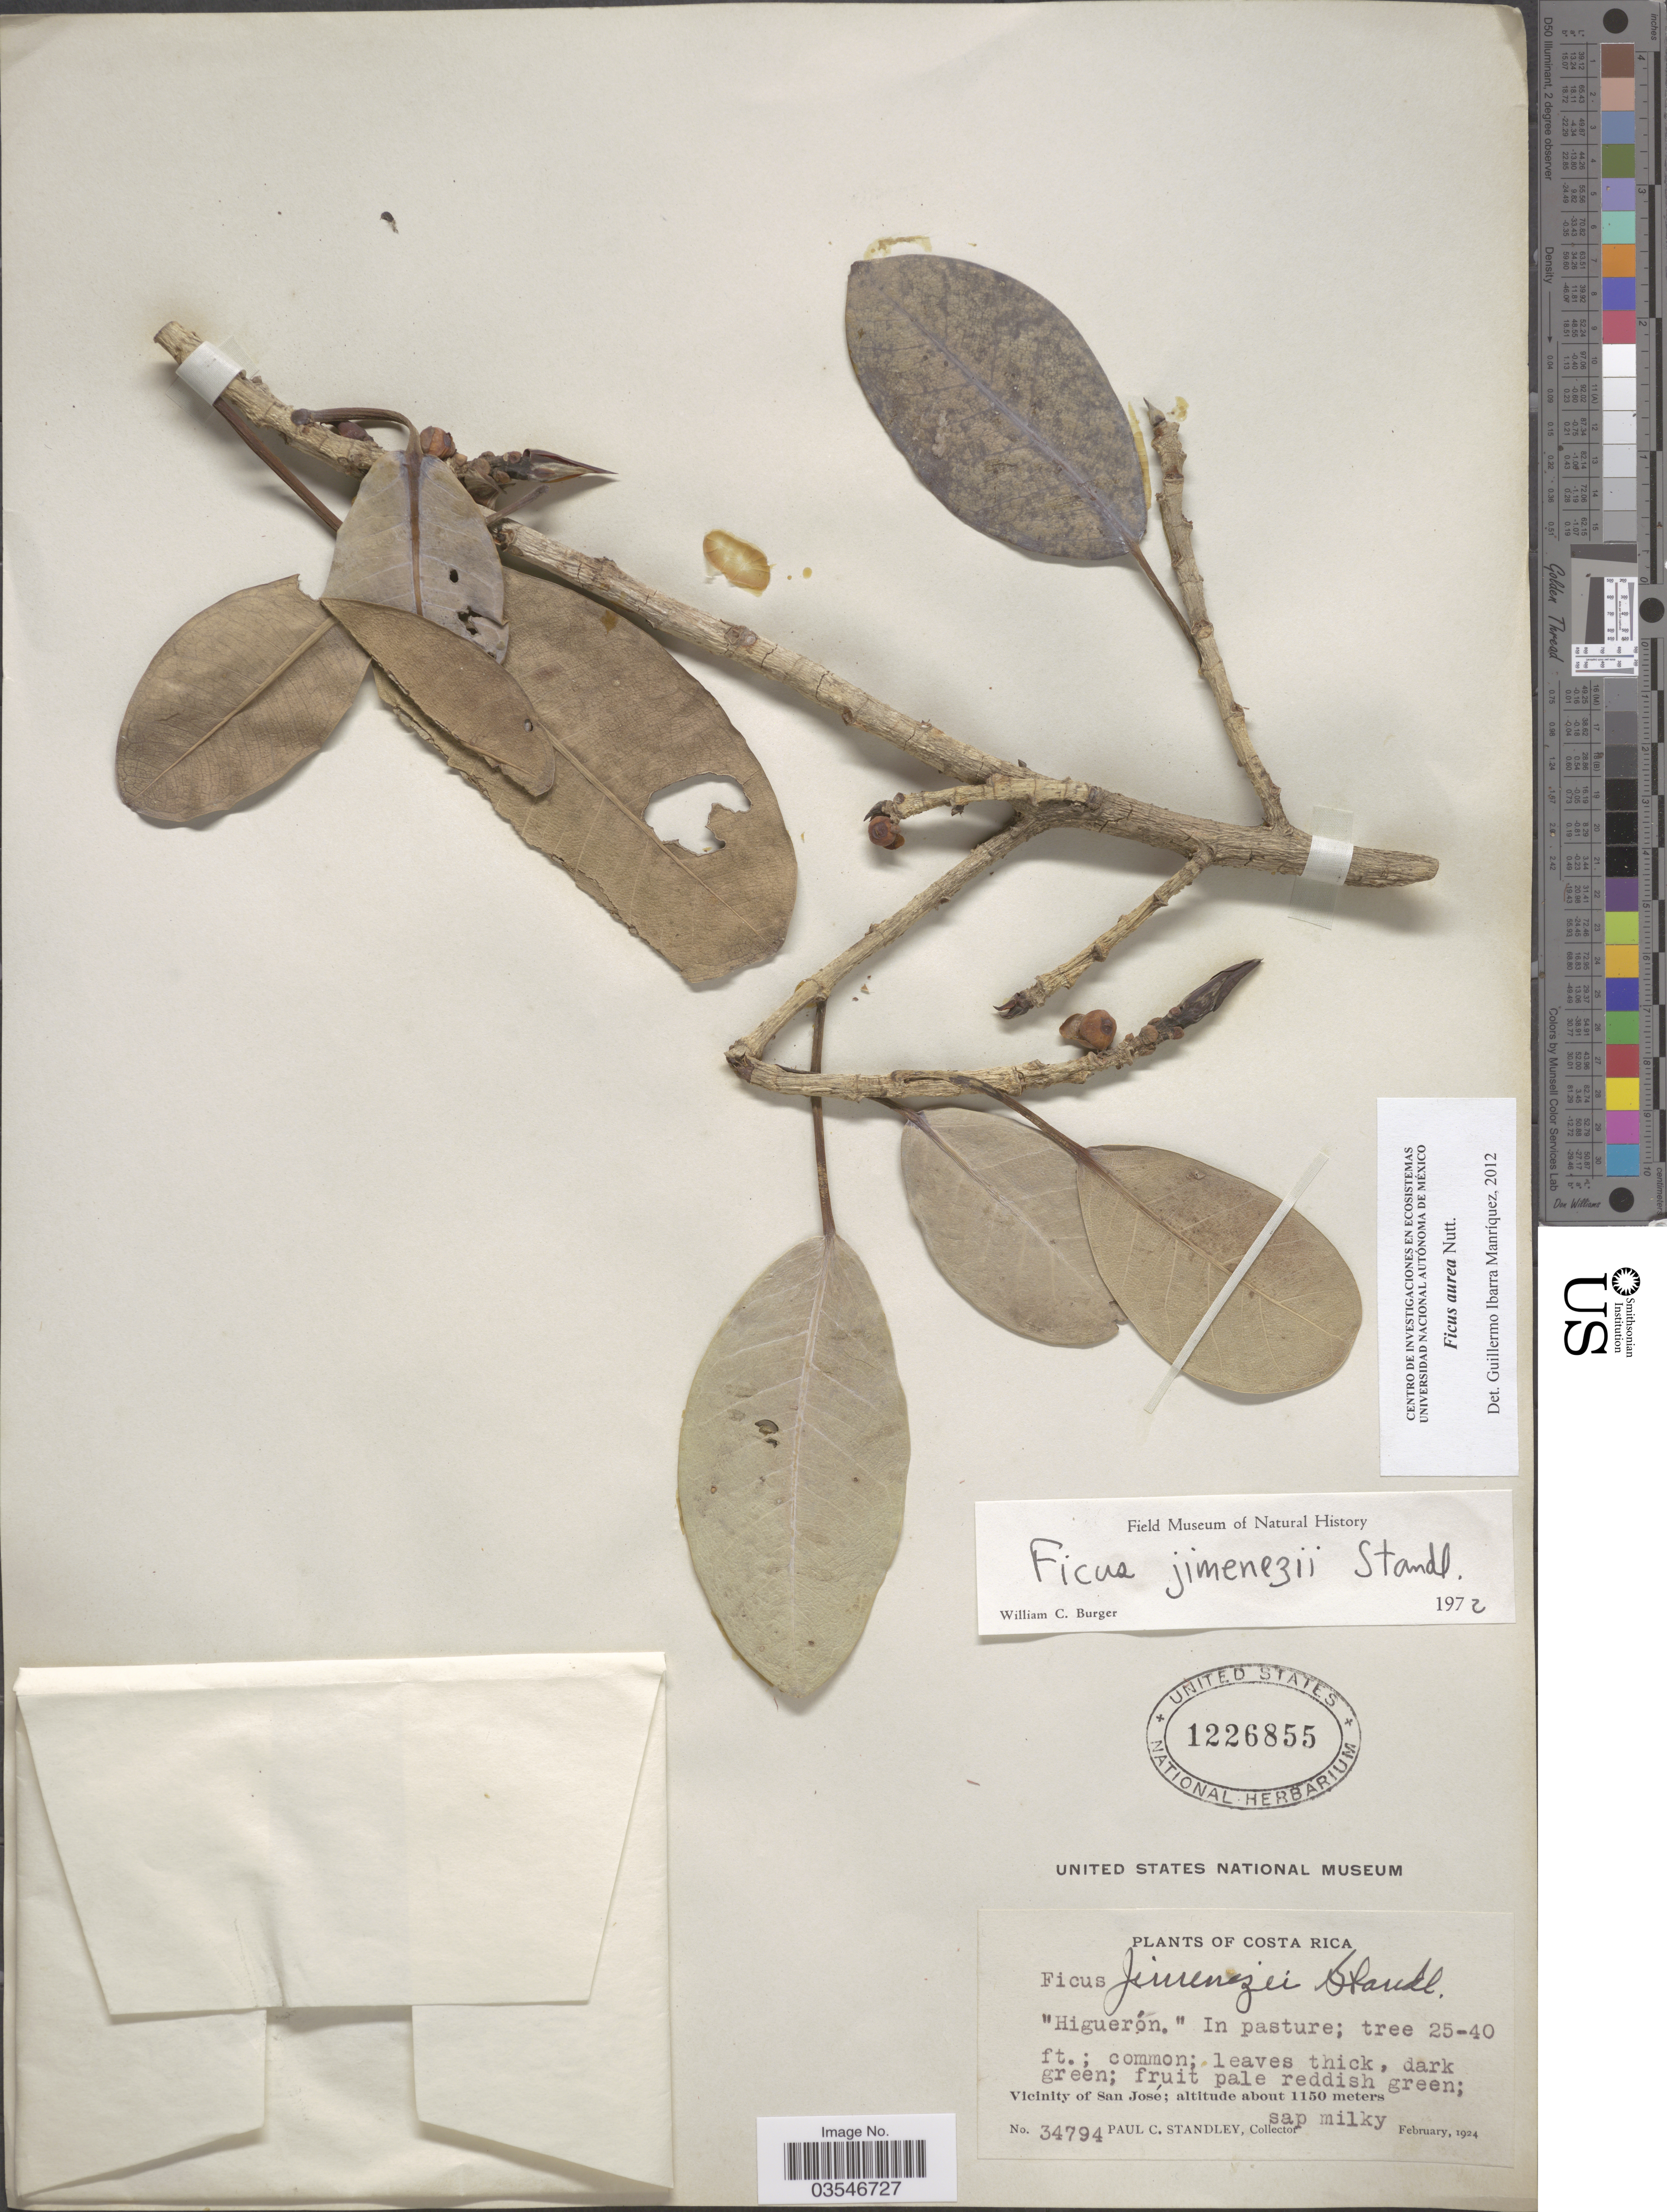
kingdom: Plantae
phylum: Tracheophyta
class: Magnoliopsida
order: Rosales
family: Moraceae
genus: Ficus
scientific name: Ficus aurea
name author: Nutt.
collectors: P. C. Standley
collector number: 34794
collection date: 1924-02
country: Costa Rica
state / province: San José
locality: Vicinity of San José.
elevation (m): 1150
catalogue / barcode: US 1226855